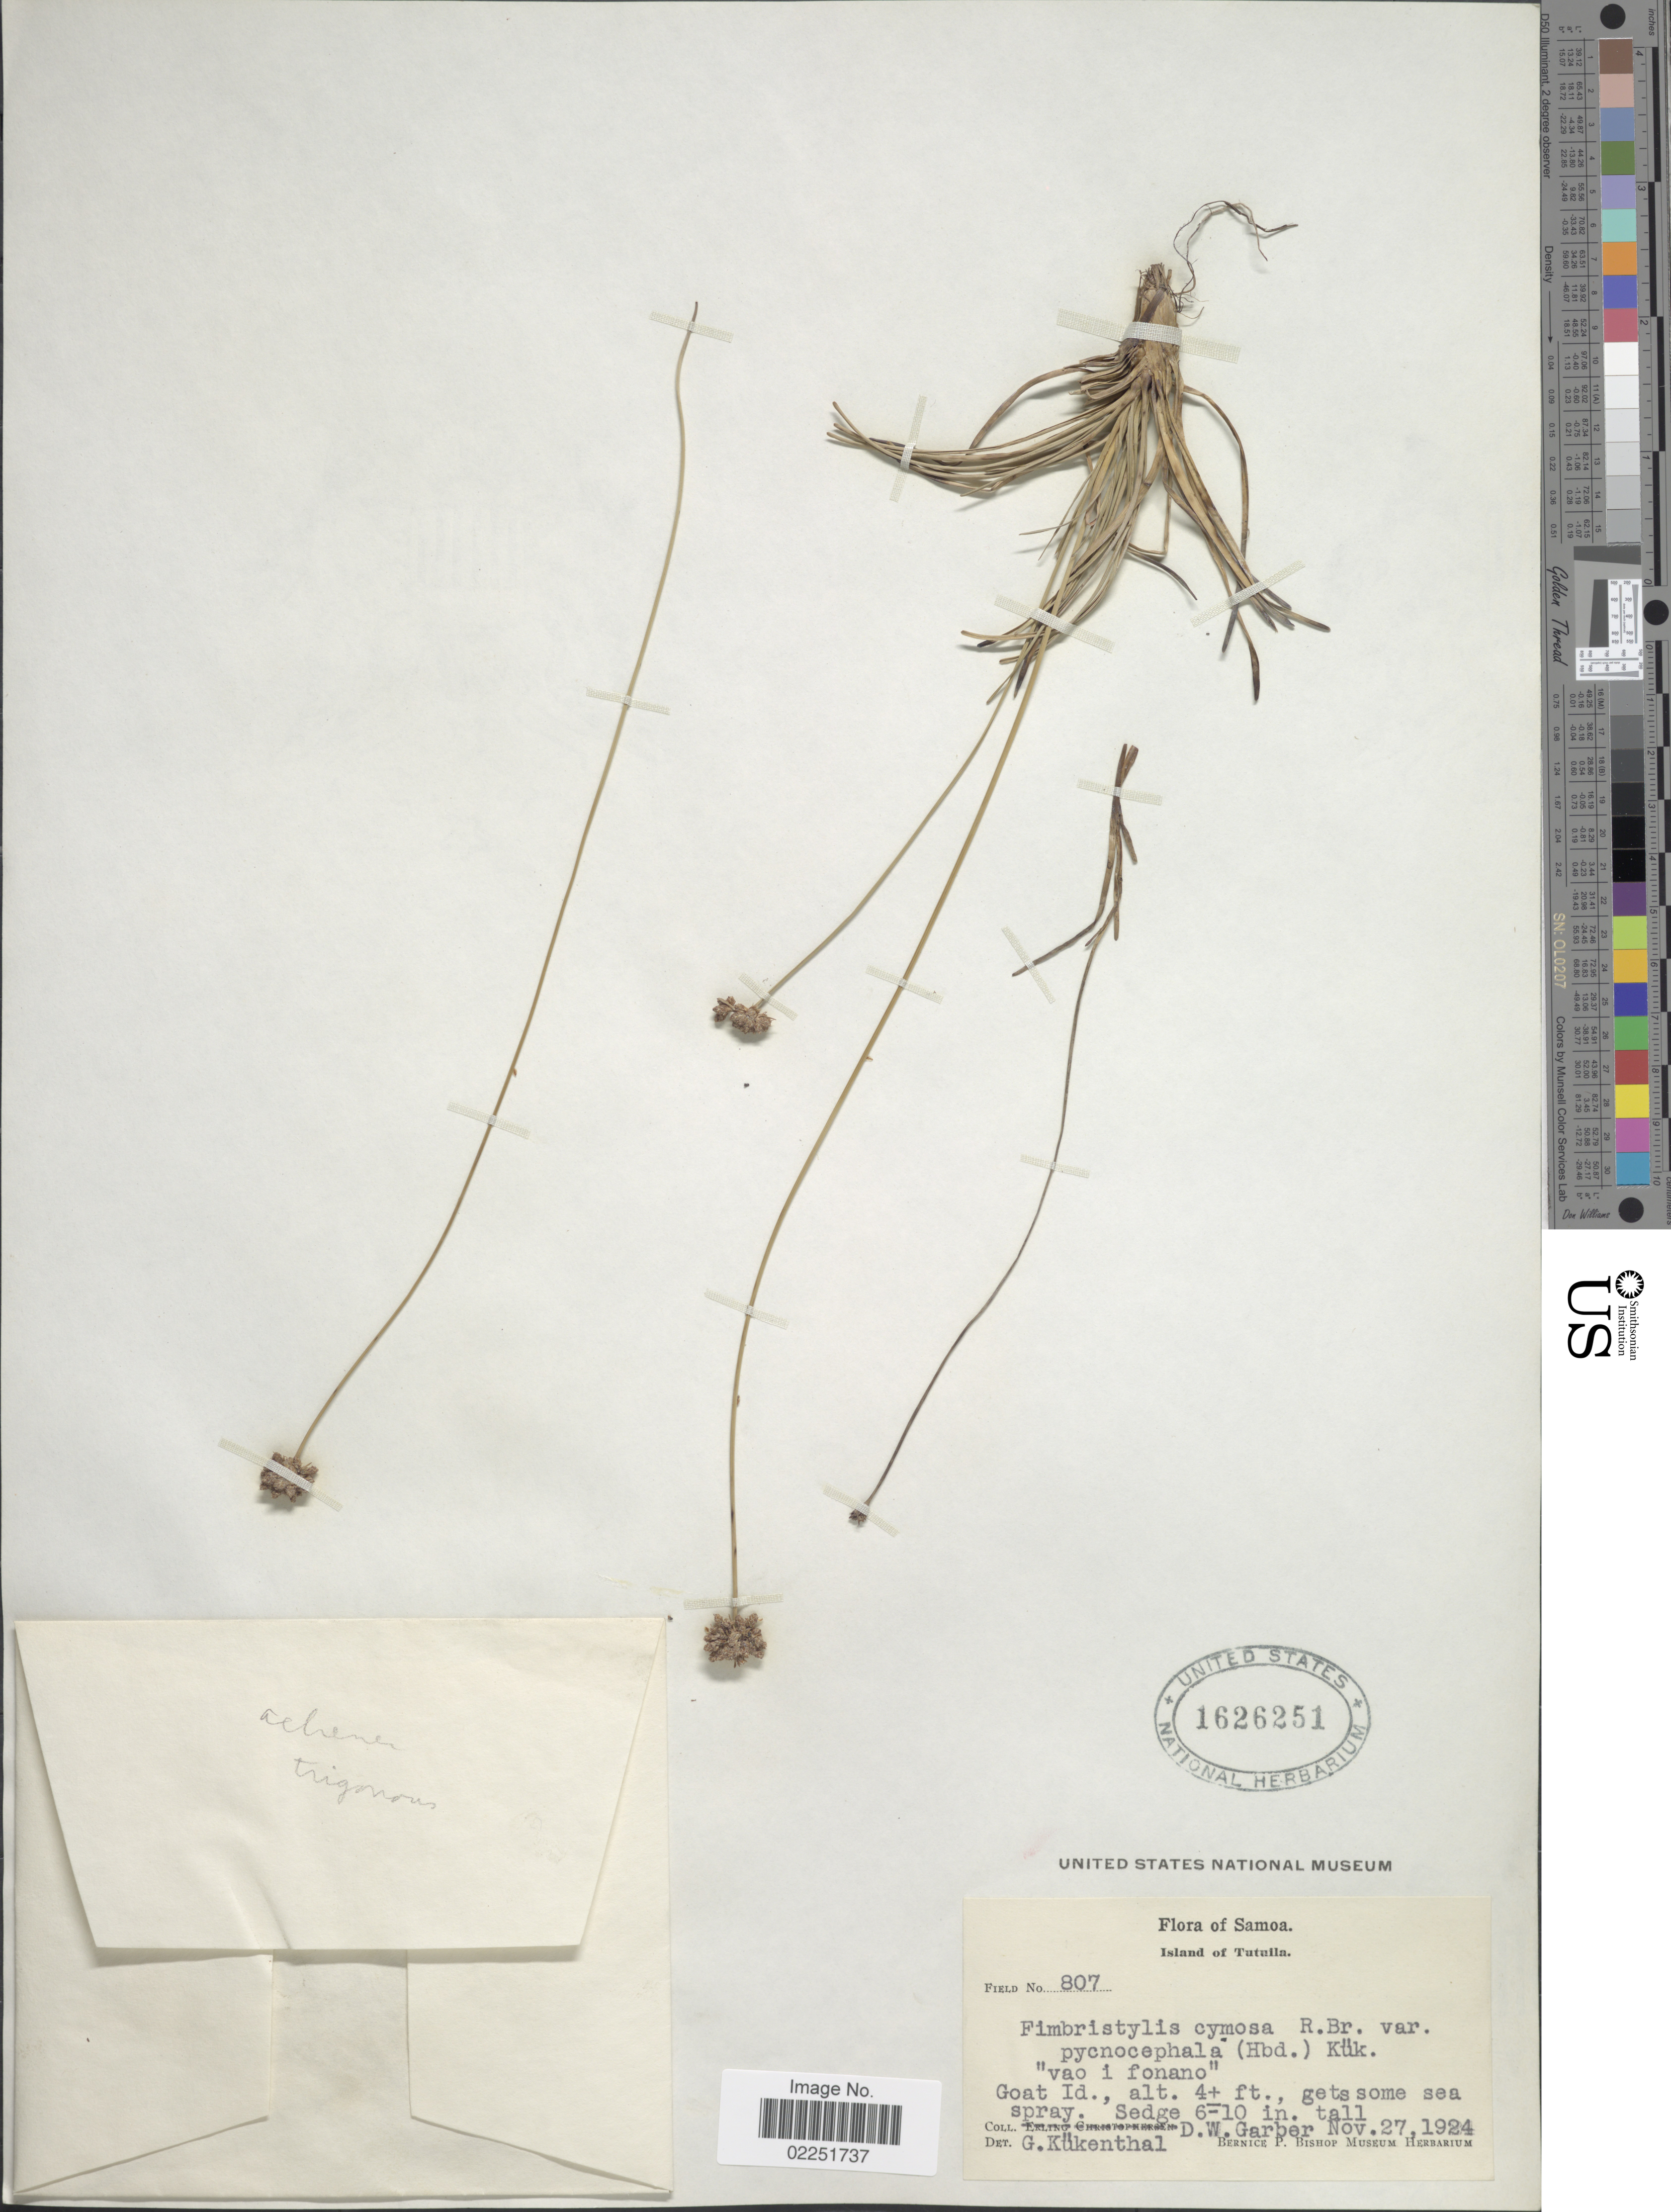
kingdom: Plantae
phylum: Tracheophyta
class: Liliopsida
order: Poales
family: Cyperaceae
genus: Fimbristylis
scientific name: Fimbristylis cymosa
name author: R. Br.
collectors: D. W. Garber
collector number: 807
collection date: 1924-11-27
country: American Samoa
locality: Samoa. Island of Tutuila. Goat Id.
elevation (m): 1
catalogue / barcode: US 1626251